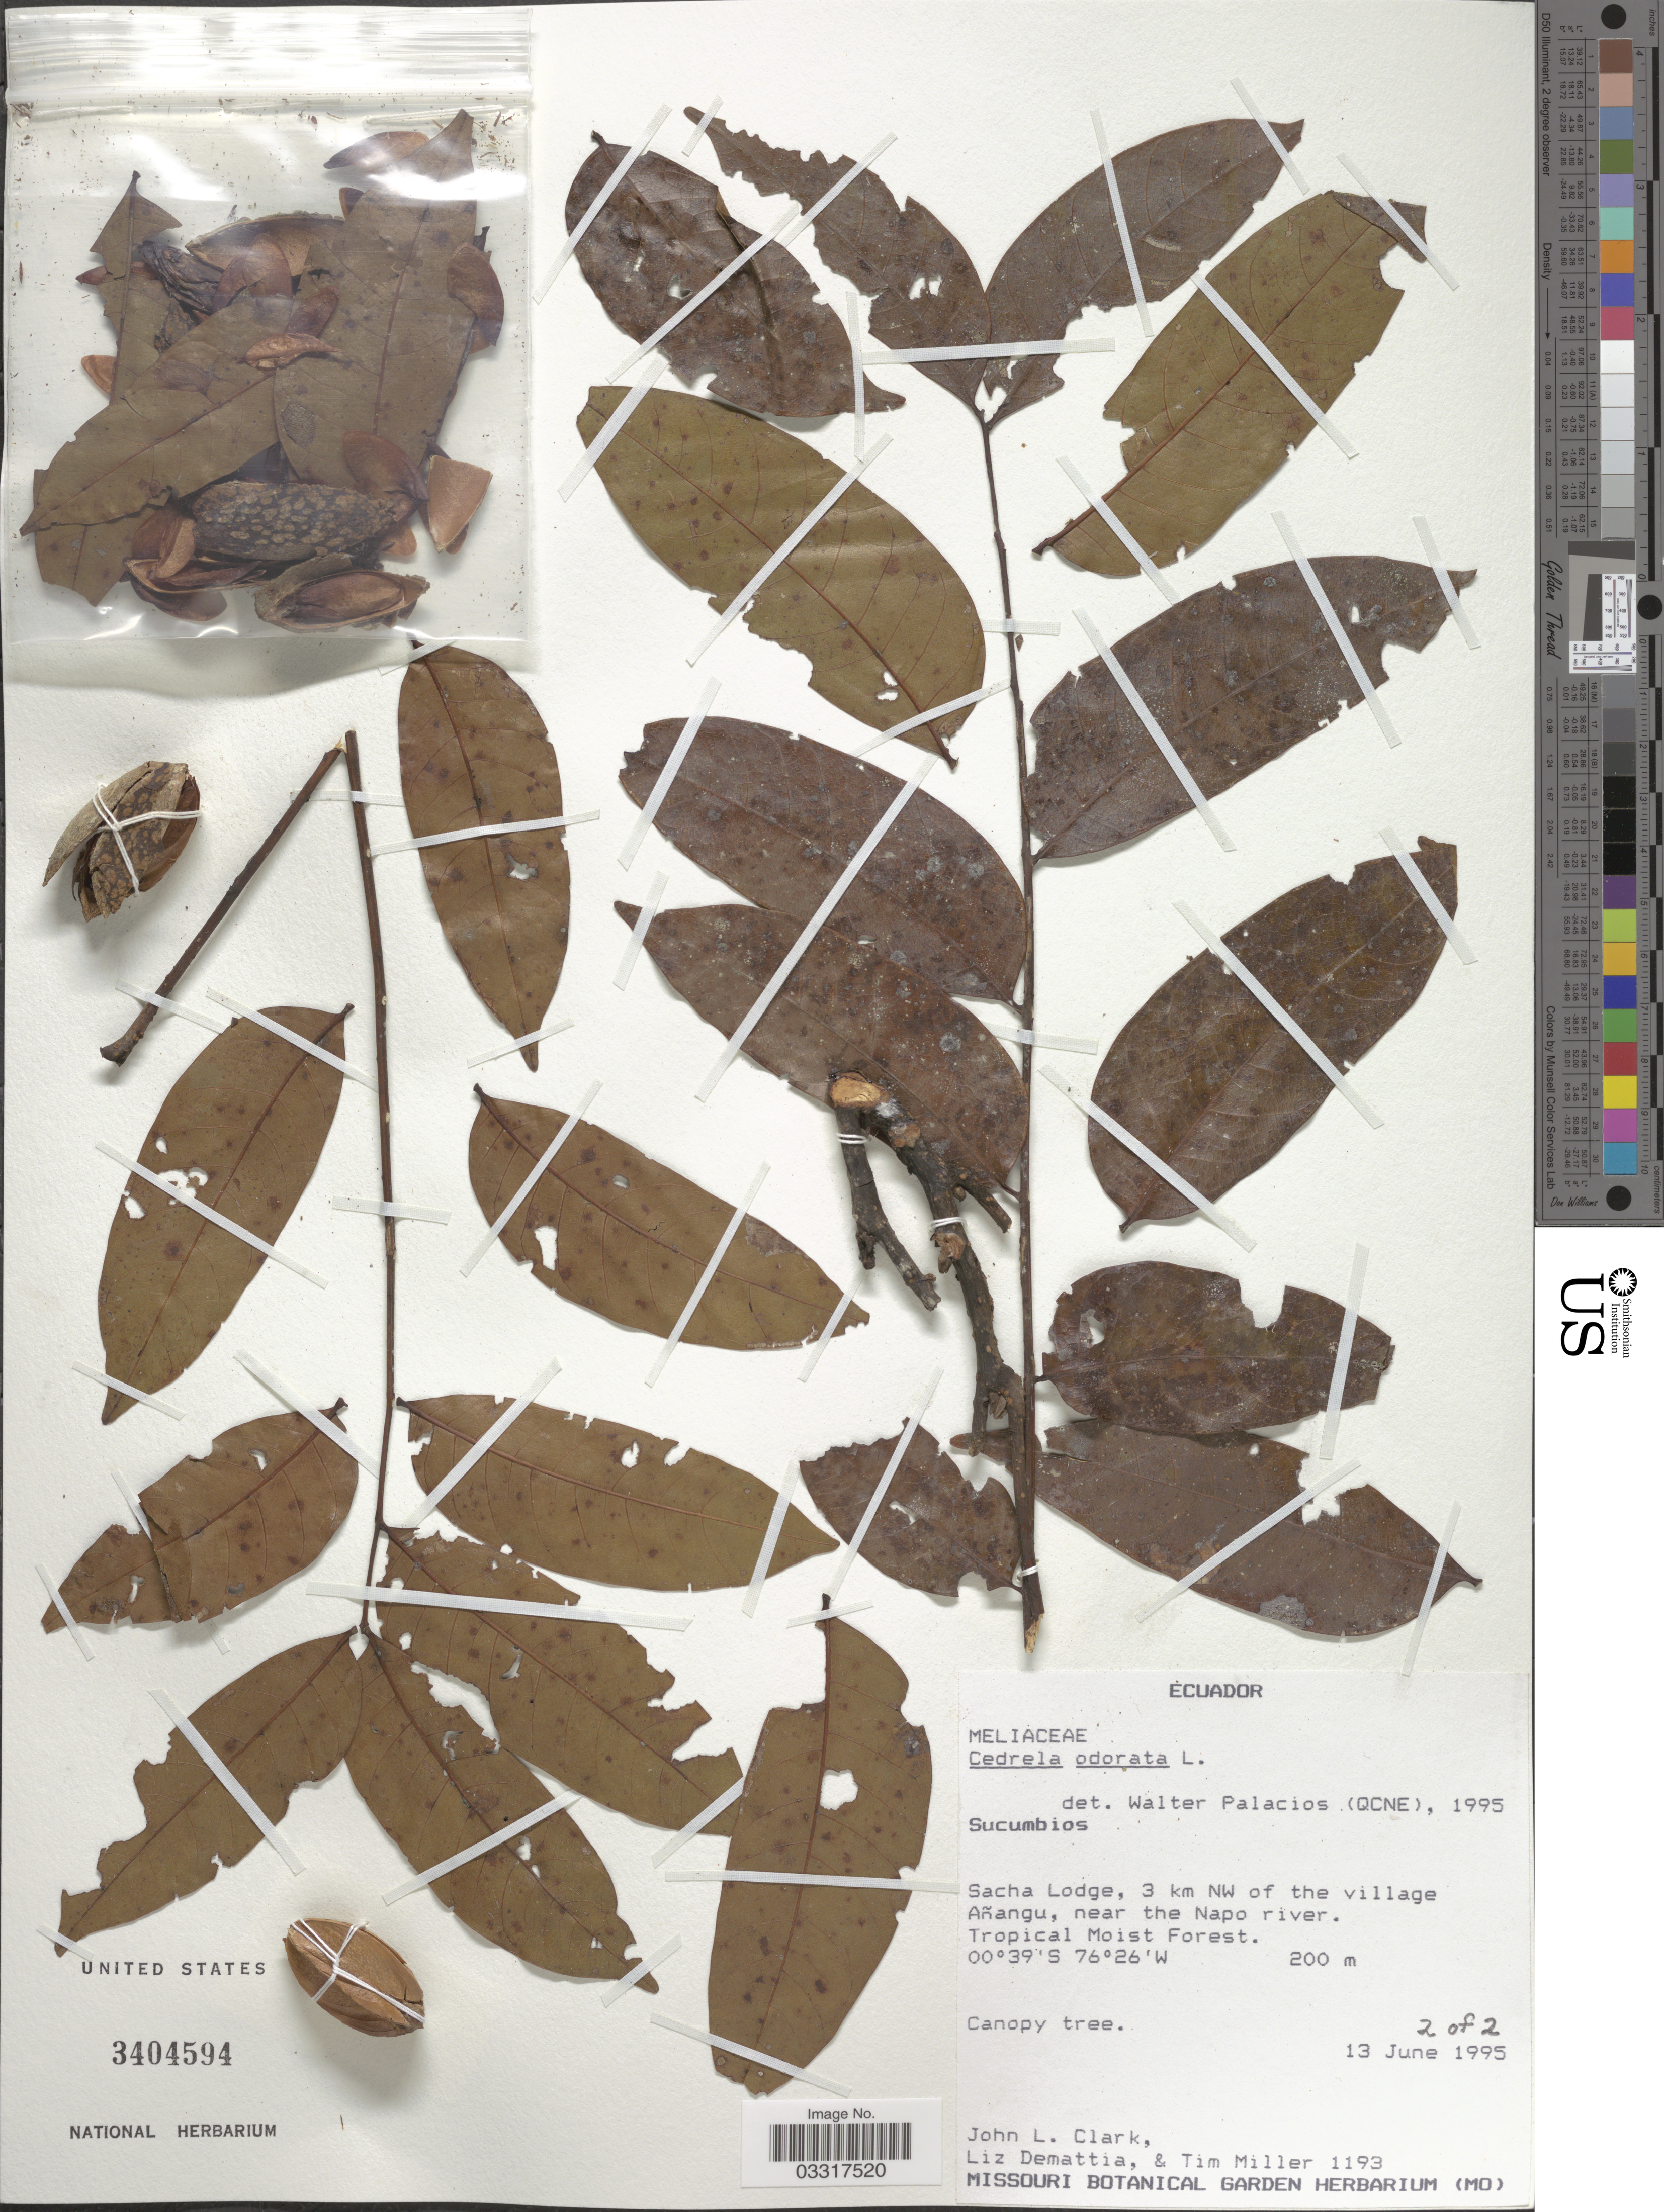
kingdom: Plantae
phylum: Tracheophyta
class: Magnoliopsida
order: Sapindales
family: Meliaceae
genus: Cedrela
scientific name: Cedrela odorata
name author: L.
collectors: J. L. Clark, L. Demattia & T. Miller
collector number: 1193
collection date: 1995-06-13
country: Ecuador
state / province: Sucumbíos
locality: Sacha Lodge, 3 km NW of the village, Añangu, near the Napo river. Tropical Moist Forest.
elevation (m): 200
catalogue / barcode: US 3404594